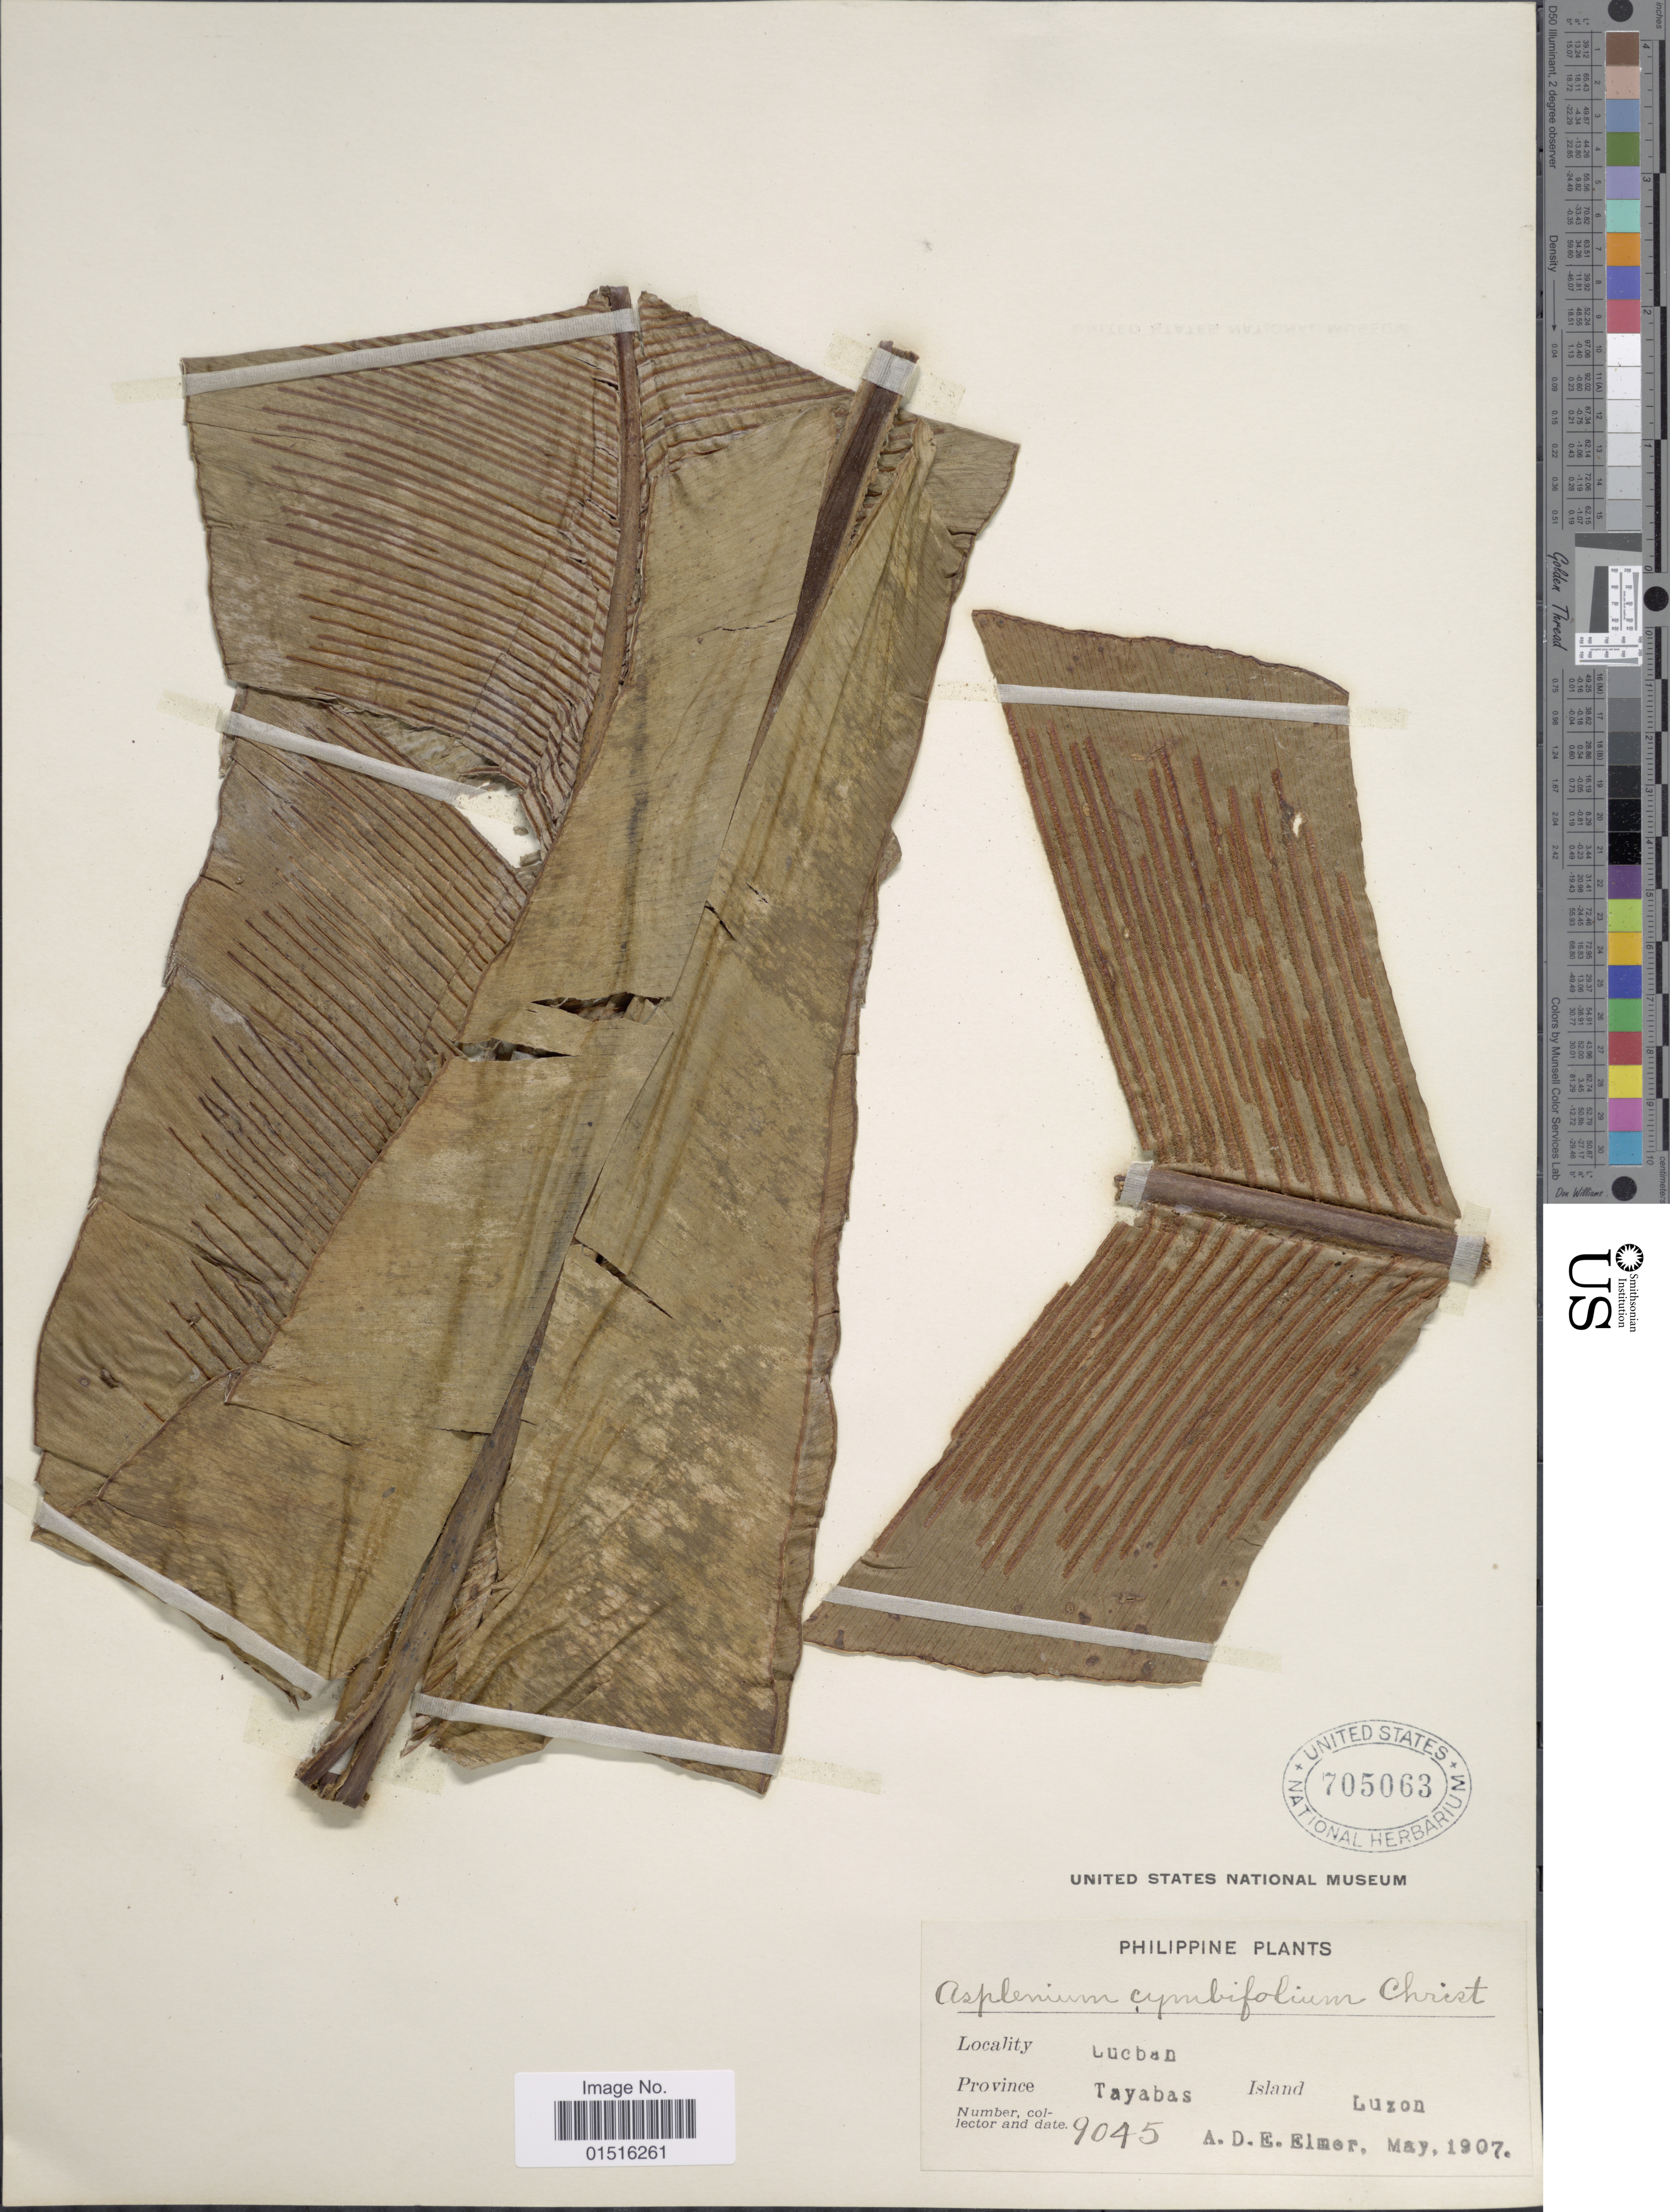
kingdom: Plantae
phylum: Tracheophyta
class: Polypodiopsida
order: Polypodiales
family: Aspleniaceae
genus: Asplenium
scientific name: Asplenium cymbifolium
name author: Christ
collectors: A. D. E. Elmer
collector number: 9045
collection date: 1907-05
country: Philippines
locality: Lucban, Province Tayabas. Island Luzon.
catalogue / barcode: US 705063